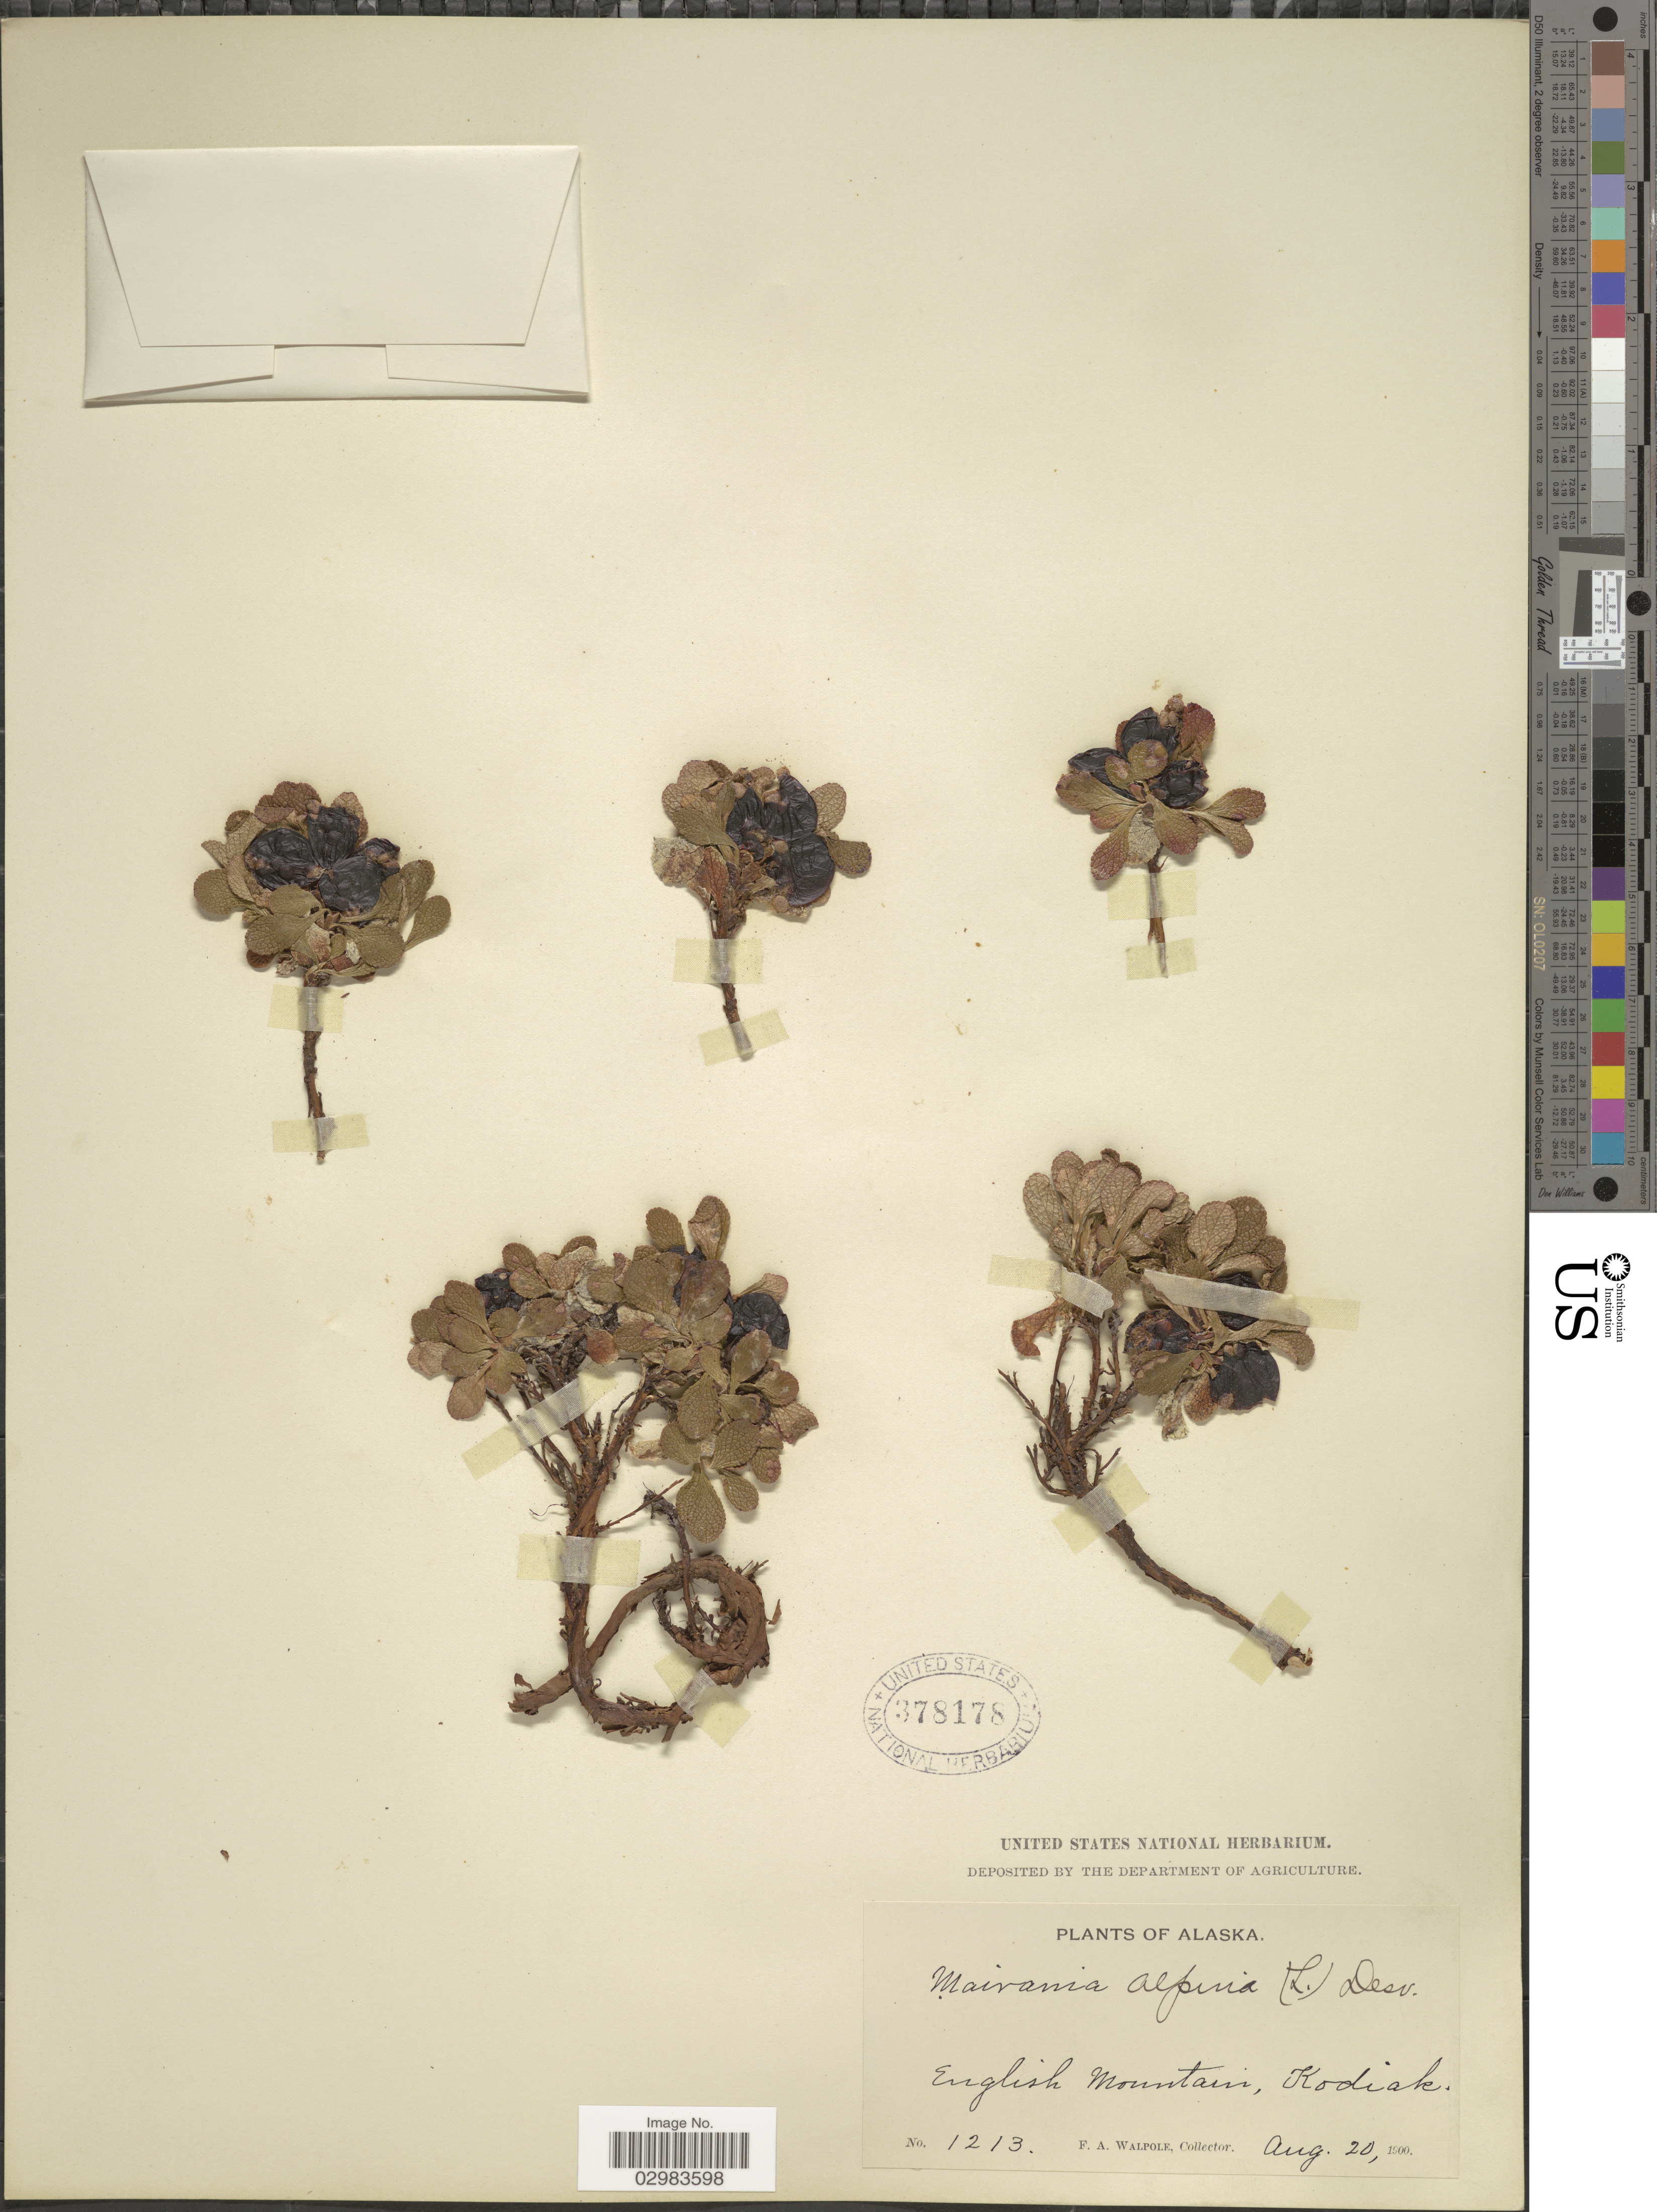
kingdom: Plantae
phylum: Tracheophyta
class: Magnoliopsida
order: Ericales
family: Ericaceae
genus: Arctostaphylos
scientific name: Arctostaphylos alpina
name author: (L.) Spreng.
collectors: F. Walpole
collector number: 1213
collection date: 1900-08-20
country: United States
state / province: Alaska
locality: English Mountain, Kodiak.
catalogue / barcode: US 378178